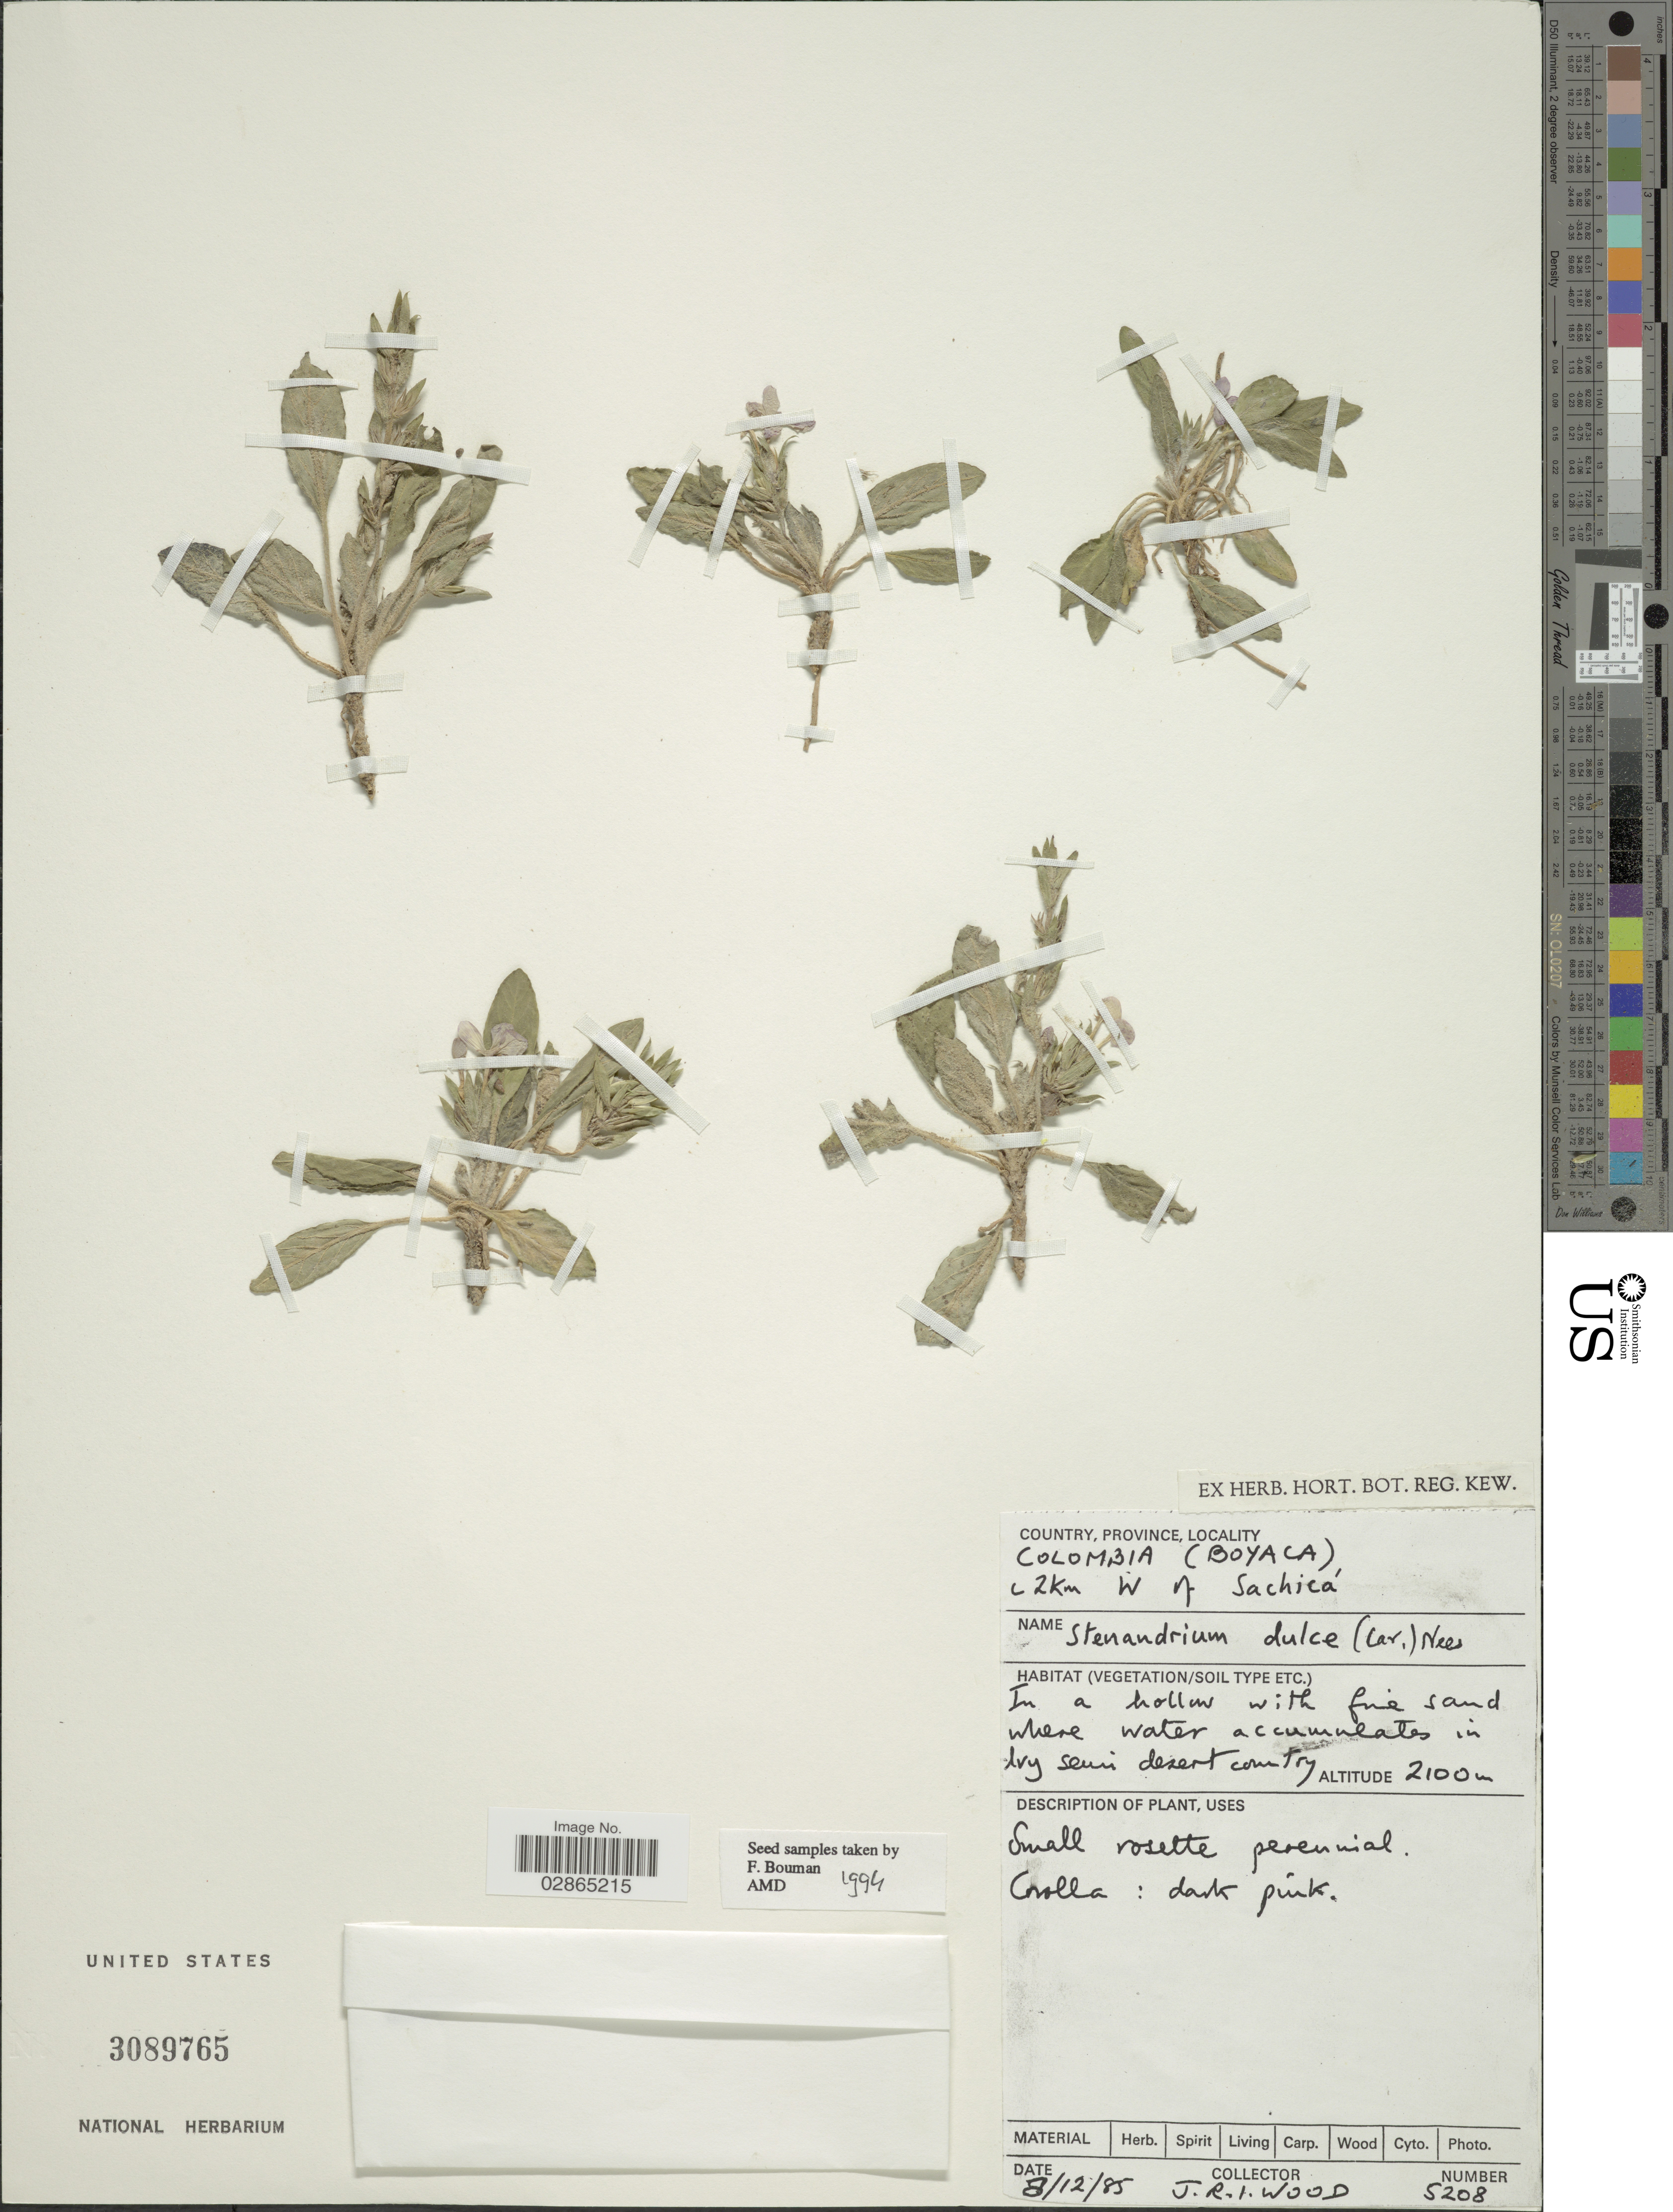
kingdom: Plantae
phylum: Tracheophyta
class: Magnoliopsida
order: Lamiales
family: Acanthaceae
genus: Stenandrium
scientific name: Stenandrium dulce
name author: (Cav.) Nees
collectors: J. R. I. Wood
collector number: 5208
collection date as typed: Transcribed d/m/y: 8/12/85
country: Colombia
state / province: Boyacá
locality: C 2 Km W of Sachicá.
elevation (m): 2100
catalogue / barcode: US 3089765